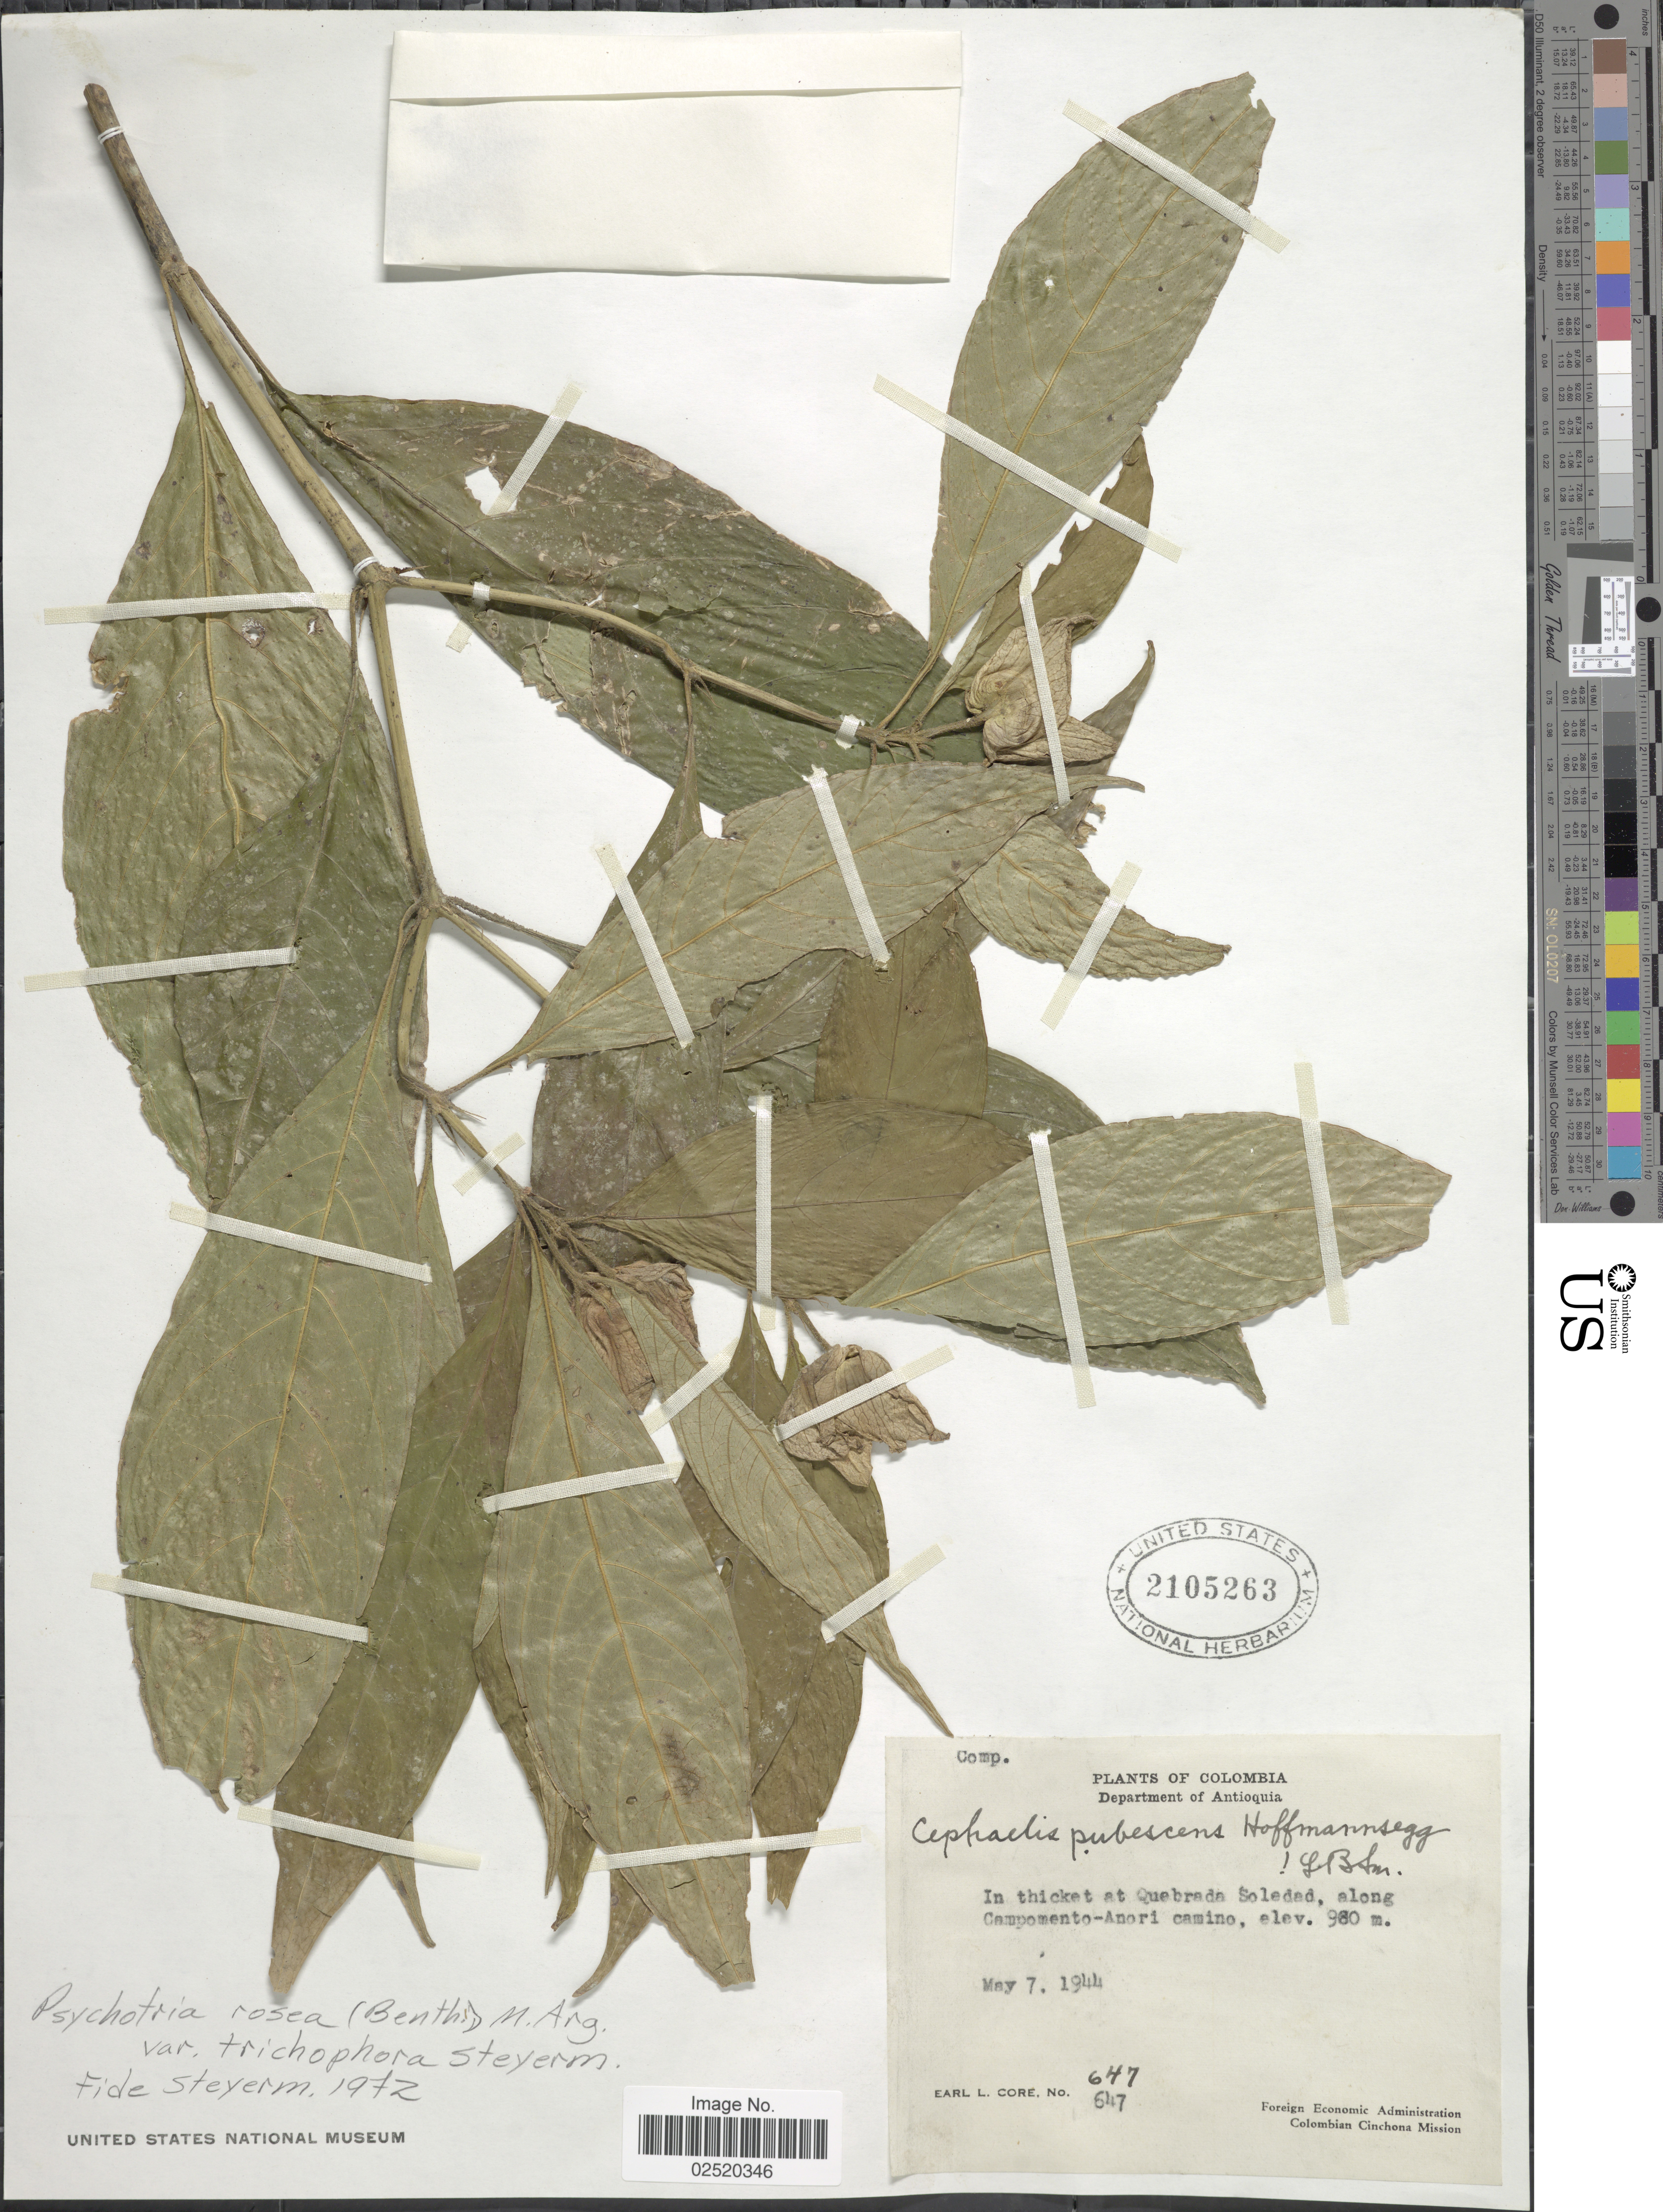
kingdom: Plantae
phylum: Tracheophyta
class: Magnoliopsida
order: Gentianales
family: Rubiaceae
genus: Psychotria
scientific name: Psychotria rosea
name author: (Benth.) Müll. Arg.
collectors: E. L. Core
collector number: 647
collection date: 1944-05-07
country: Colombia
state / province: Antioquia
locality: Department of Antioquia, In thicket at Quebrada Soledad, along Campomento-Anori camino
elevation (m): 980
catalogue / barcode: US 2105263